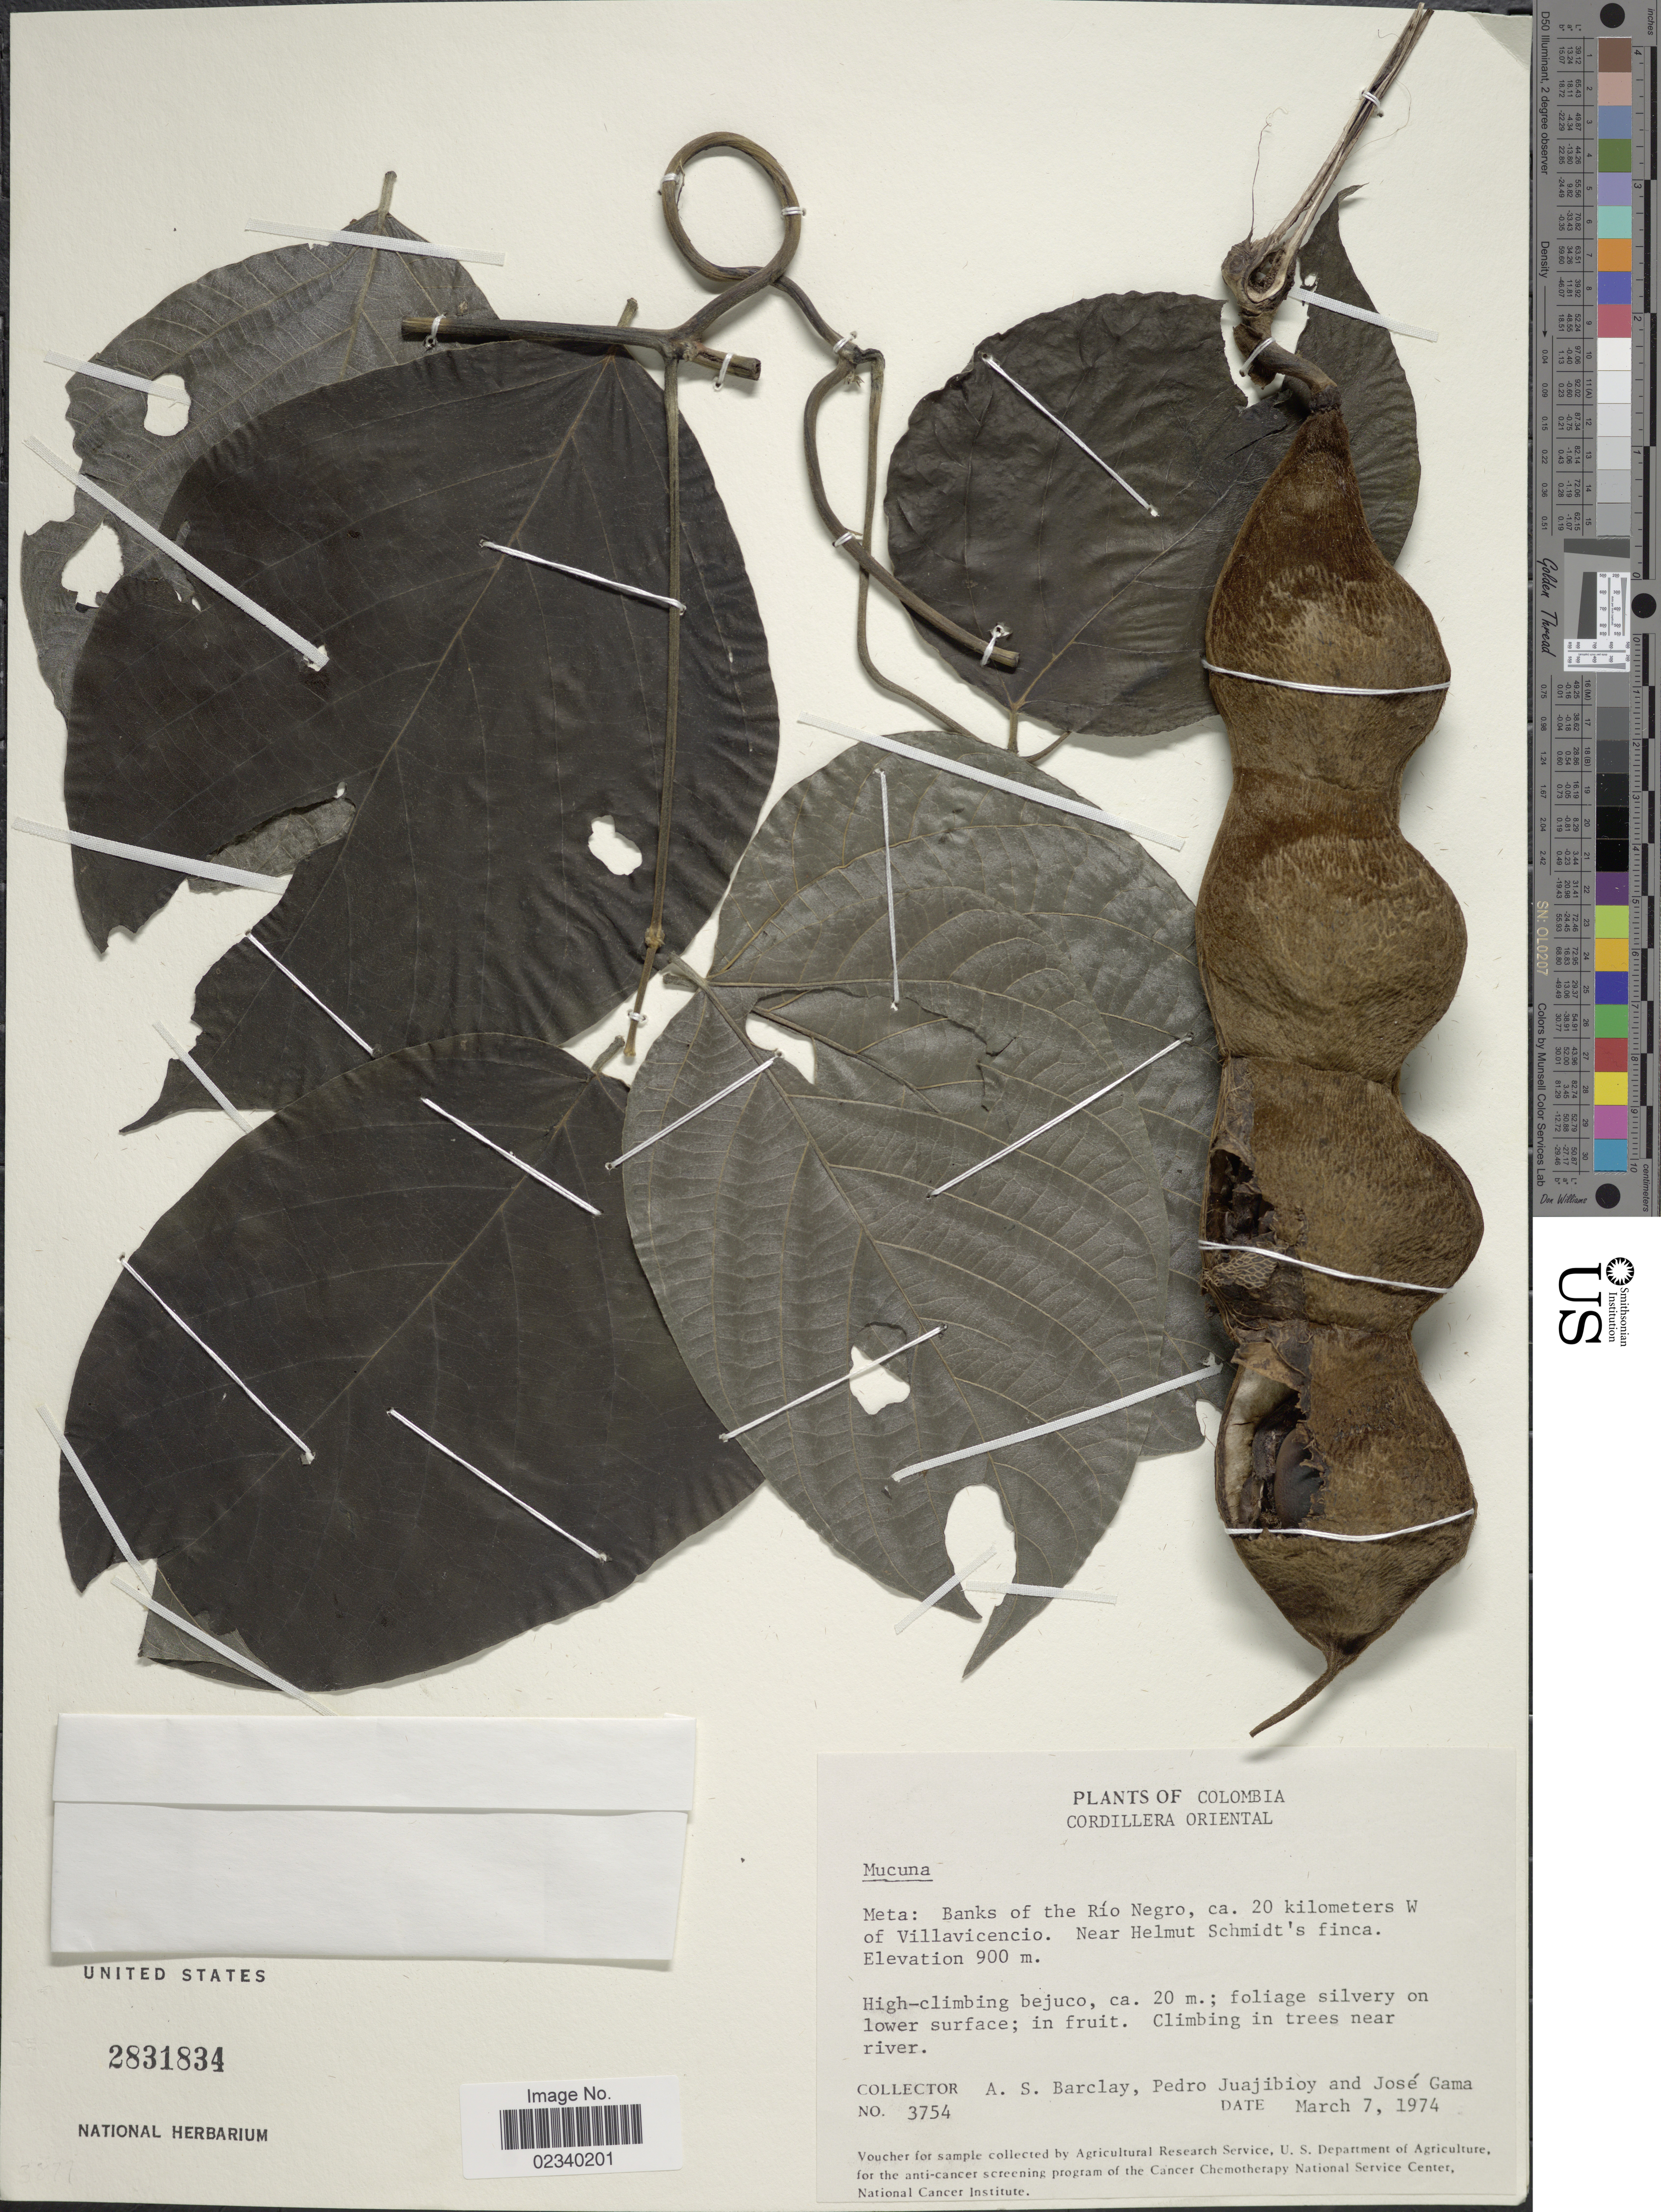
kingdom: Plantae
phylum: Tracheophyta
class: Magnoliopsida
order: Fabales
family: Fabaceae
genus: Mucuna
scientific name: Mucuna huberi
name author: Ducke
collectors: A. S. Barclay, P. Juajibioy & J. Gama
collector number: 3754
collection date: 1974-03-07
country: Colombia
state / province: Meta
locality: Cordillera Oriental. Banks of the Rio Negro, ca. 20 kilometers W of Villavicencio. Near Helmut Schmidt's finca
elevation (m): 900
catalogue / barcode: US 2831834